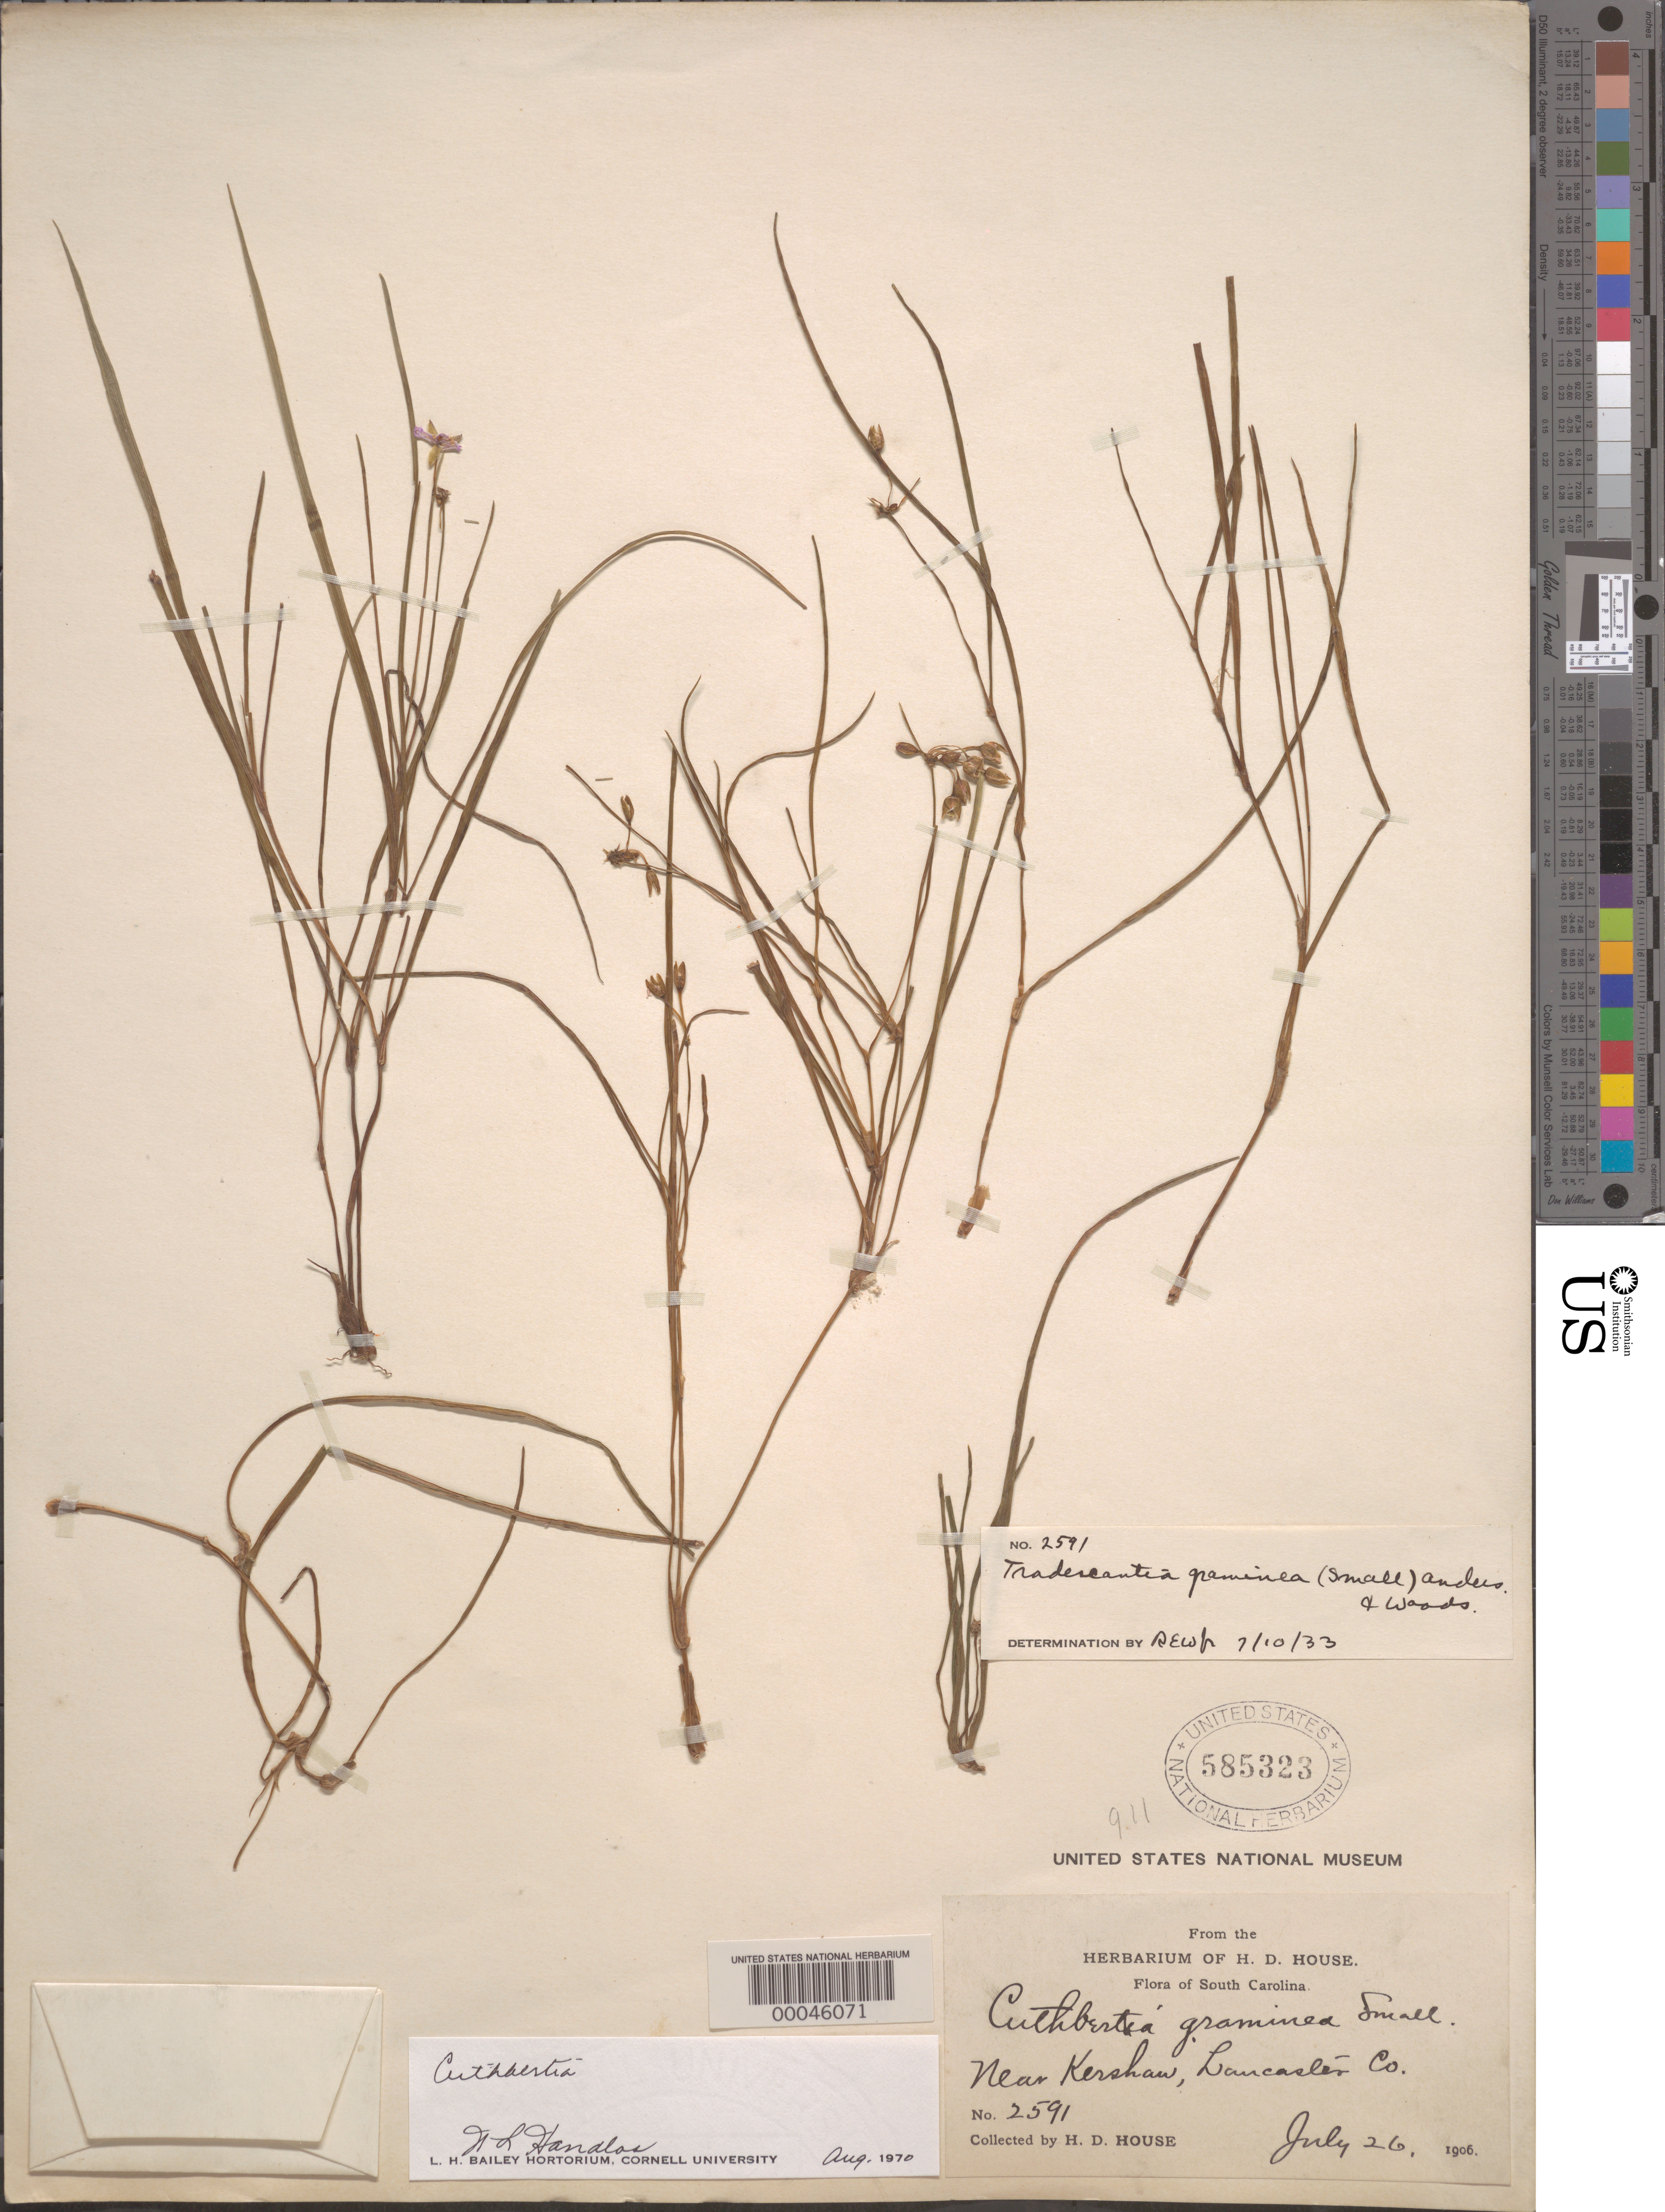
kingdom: Plantae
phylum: Tracheophyta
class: Liliopsida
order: Commelinales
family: Commelinaceae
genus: Cuthbertia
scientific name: Cuthbertia graminea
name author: Small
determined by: Strong, Mark T., (BOT), Smithsonian Institution - National Museum of Natural History (UNITED STATES)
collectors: H. D. House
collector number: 2591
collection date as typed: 26 Jul 1906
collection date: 1906-07-26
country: United States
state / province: South Carolina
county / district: Lancaster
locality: Near kershaw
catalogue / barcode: US 585323